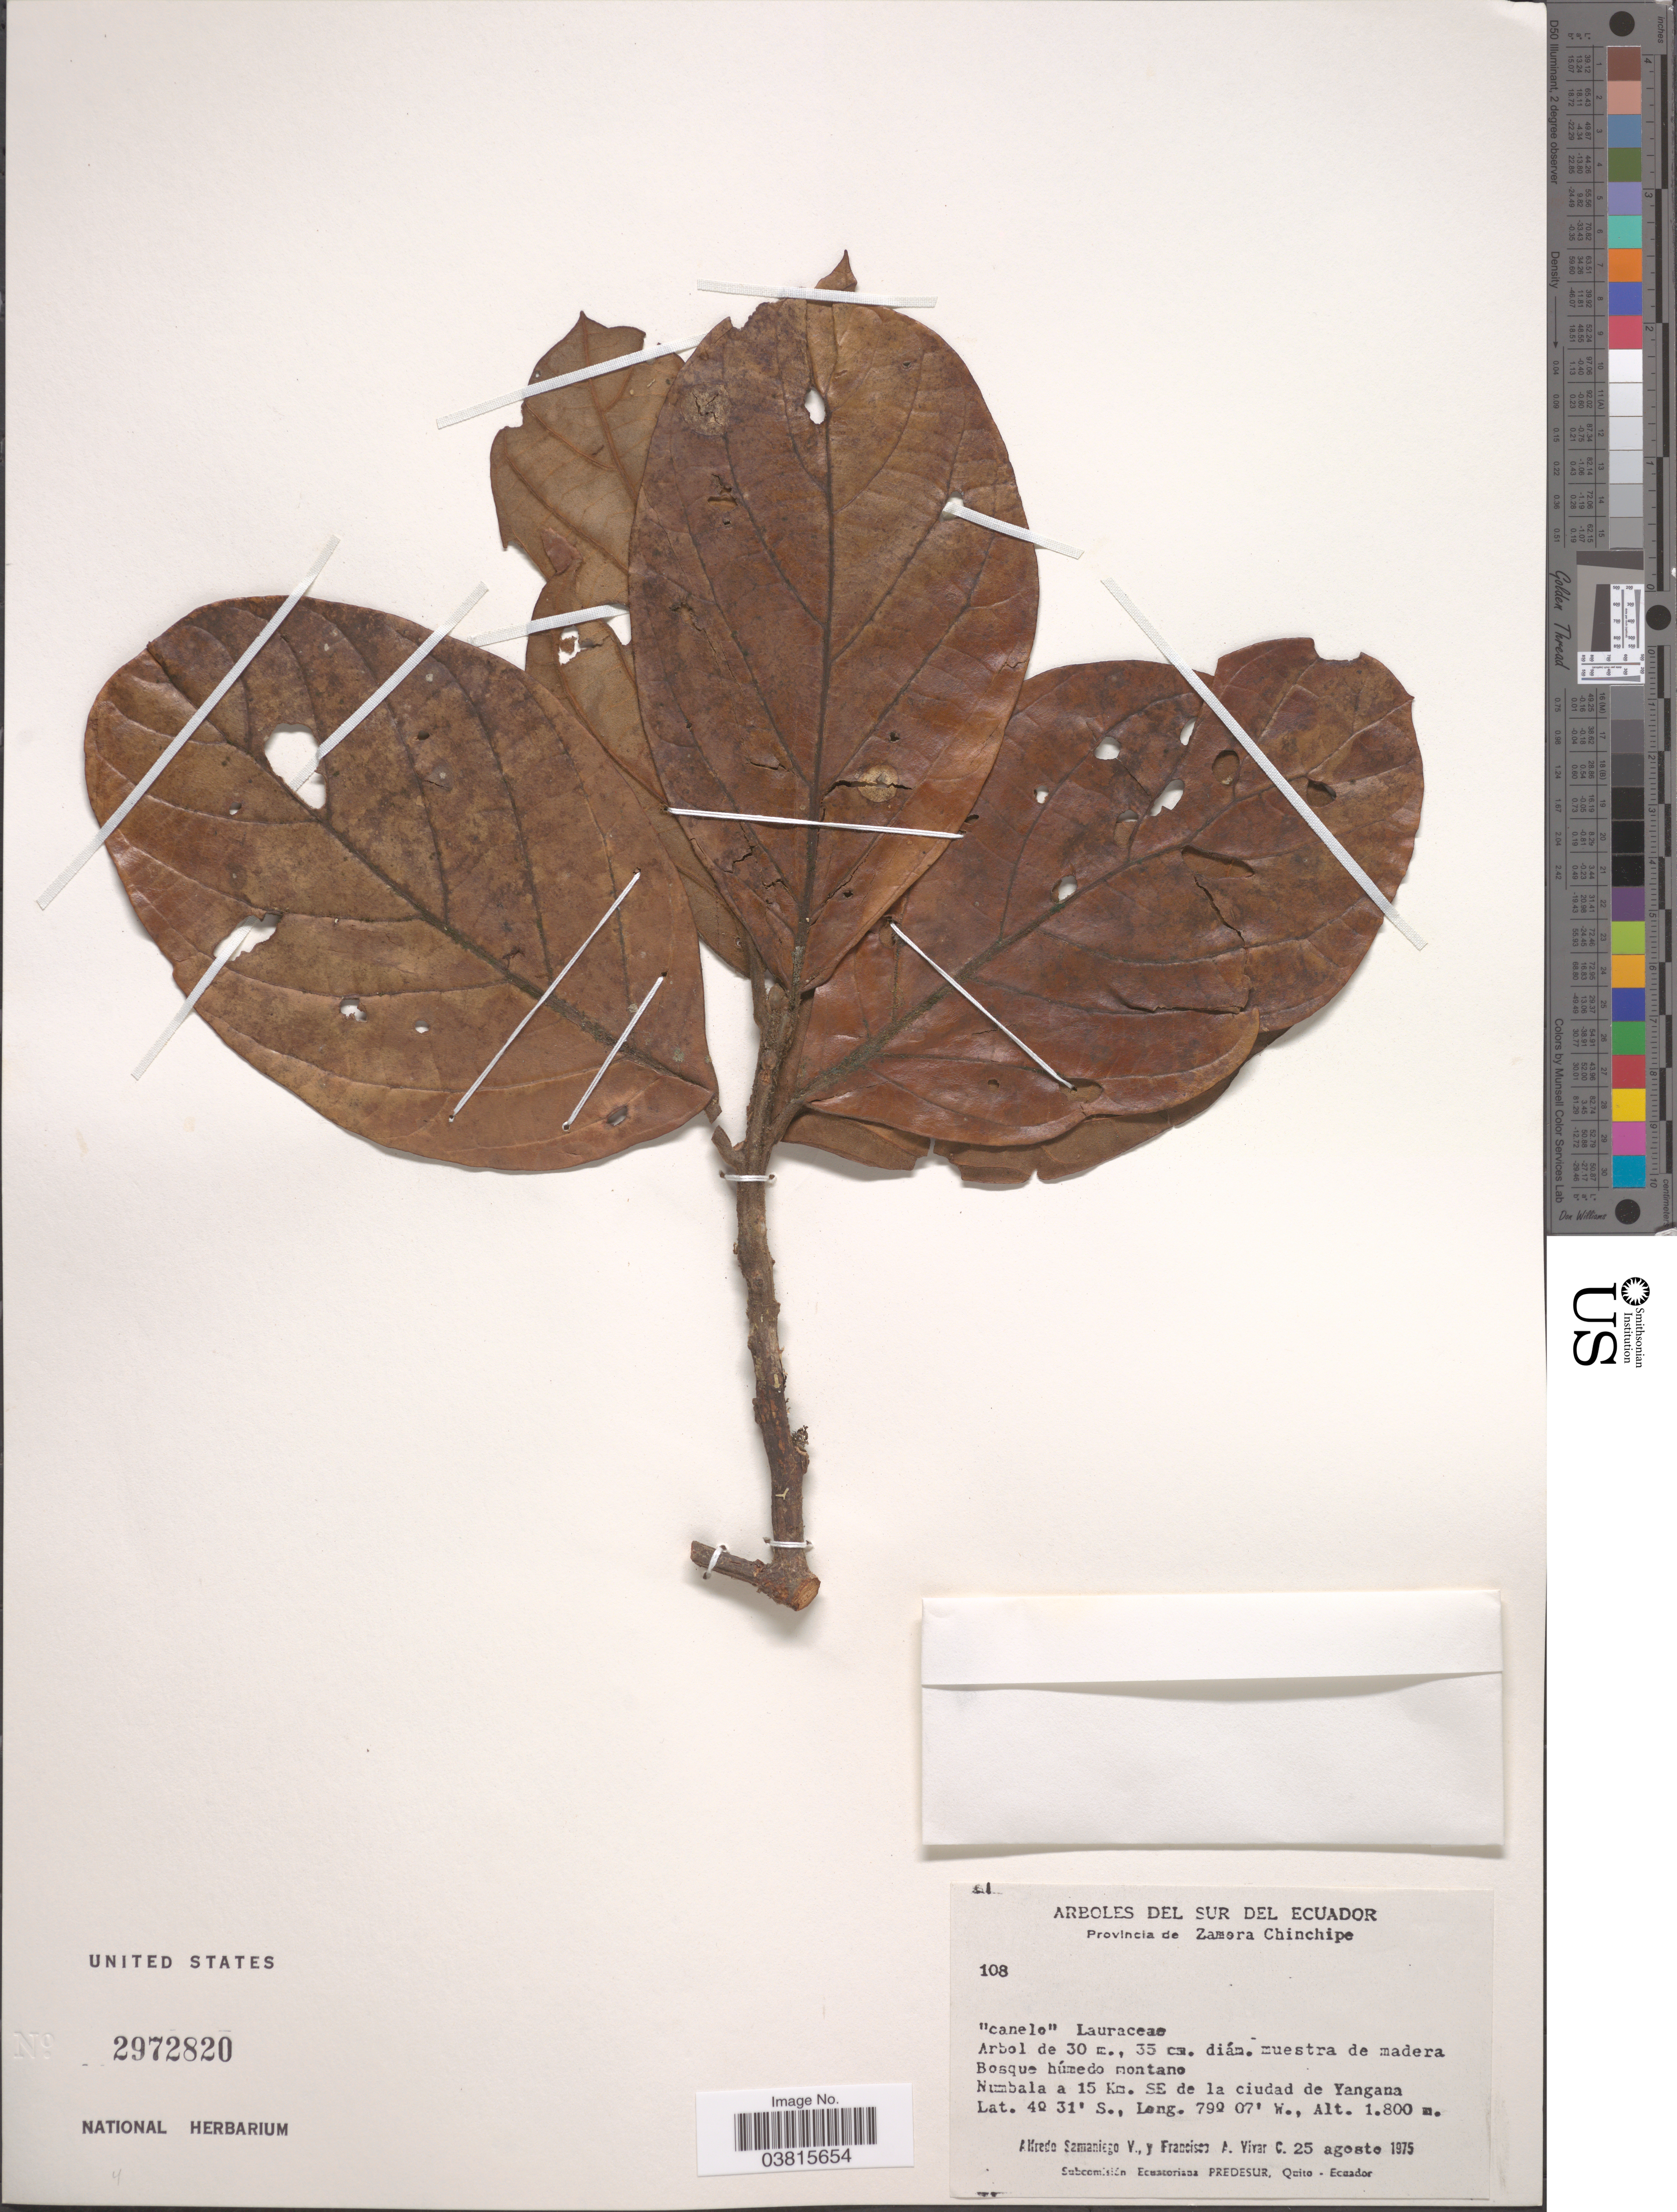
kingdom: Plantae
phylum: Tracheophyta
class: Magnoliopsida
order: Laurales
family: Lauraceae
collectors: A. V. Samaniego & F. A. Vivar C.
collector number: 108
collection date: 1975-08-25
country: Ecuador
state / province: Zamora-Chinchipe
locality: Sur del Ecuador. Bosque húmedo montano. Numbala a 15 Km. SE de la ciudad de Yangana.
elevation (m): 1800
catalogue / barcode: US 2972820